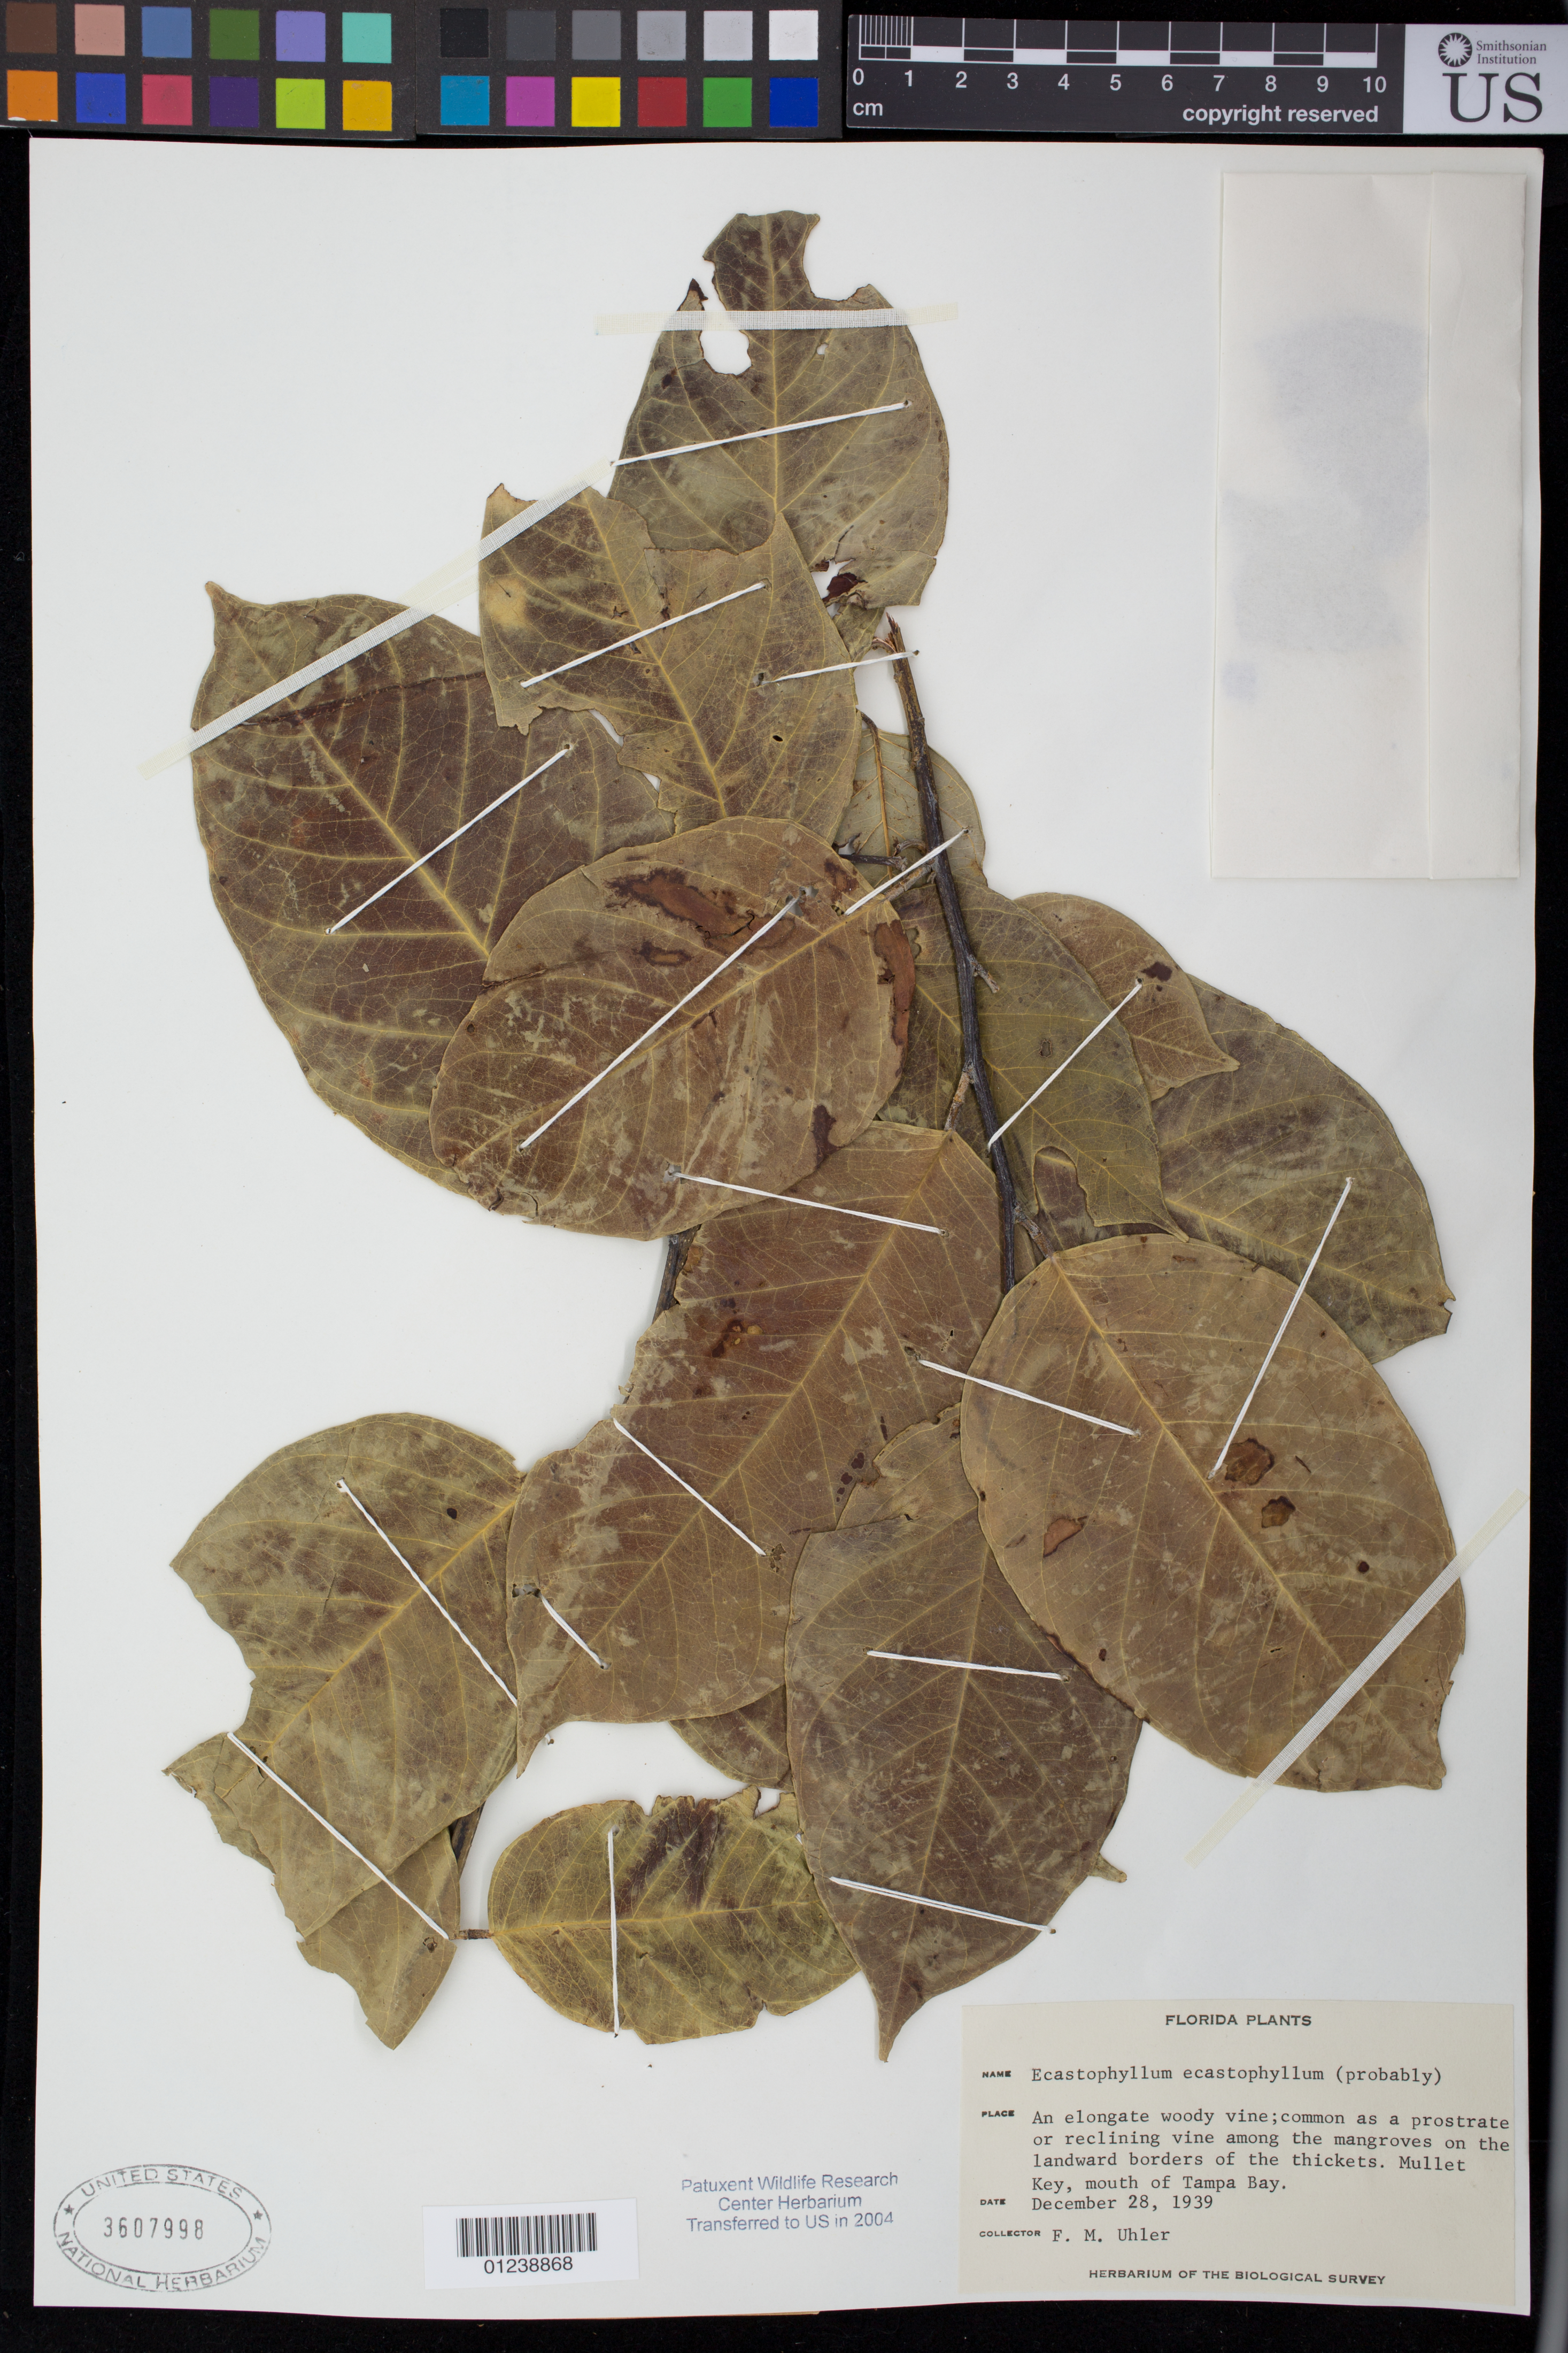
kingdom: Plantae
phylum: Tracheophyta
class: Magnoliopsida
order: Fabales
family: Fabaceae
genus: Dalbergia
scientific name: Dalbergia ecastaphyllum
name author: (L.) Taub.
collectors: F. M. Uhler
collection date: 1939-12-28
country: United States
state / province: Florida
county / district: Hillsborough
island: Egmont Key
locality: Mullet [=Egmont] Key, mouth of Tampa Bay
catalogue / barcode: US 3607998